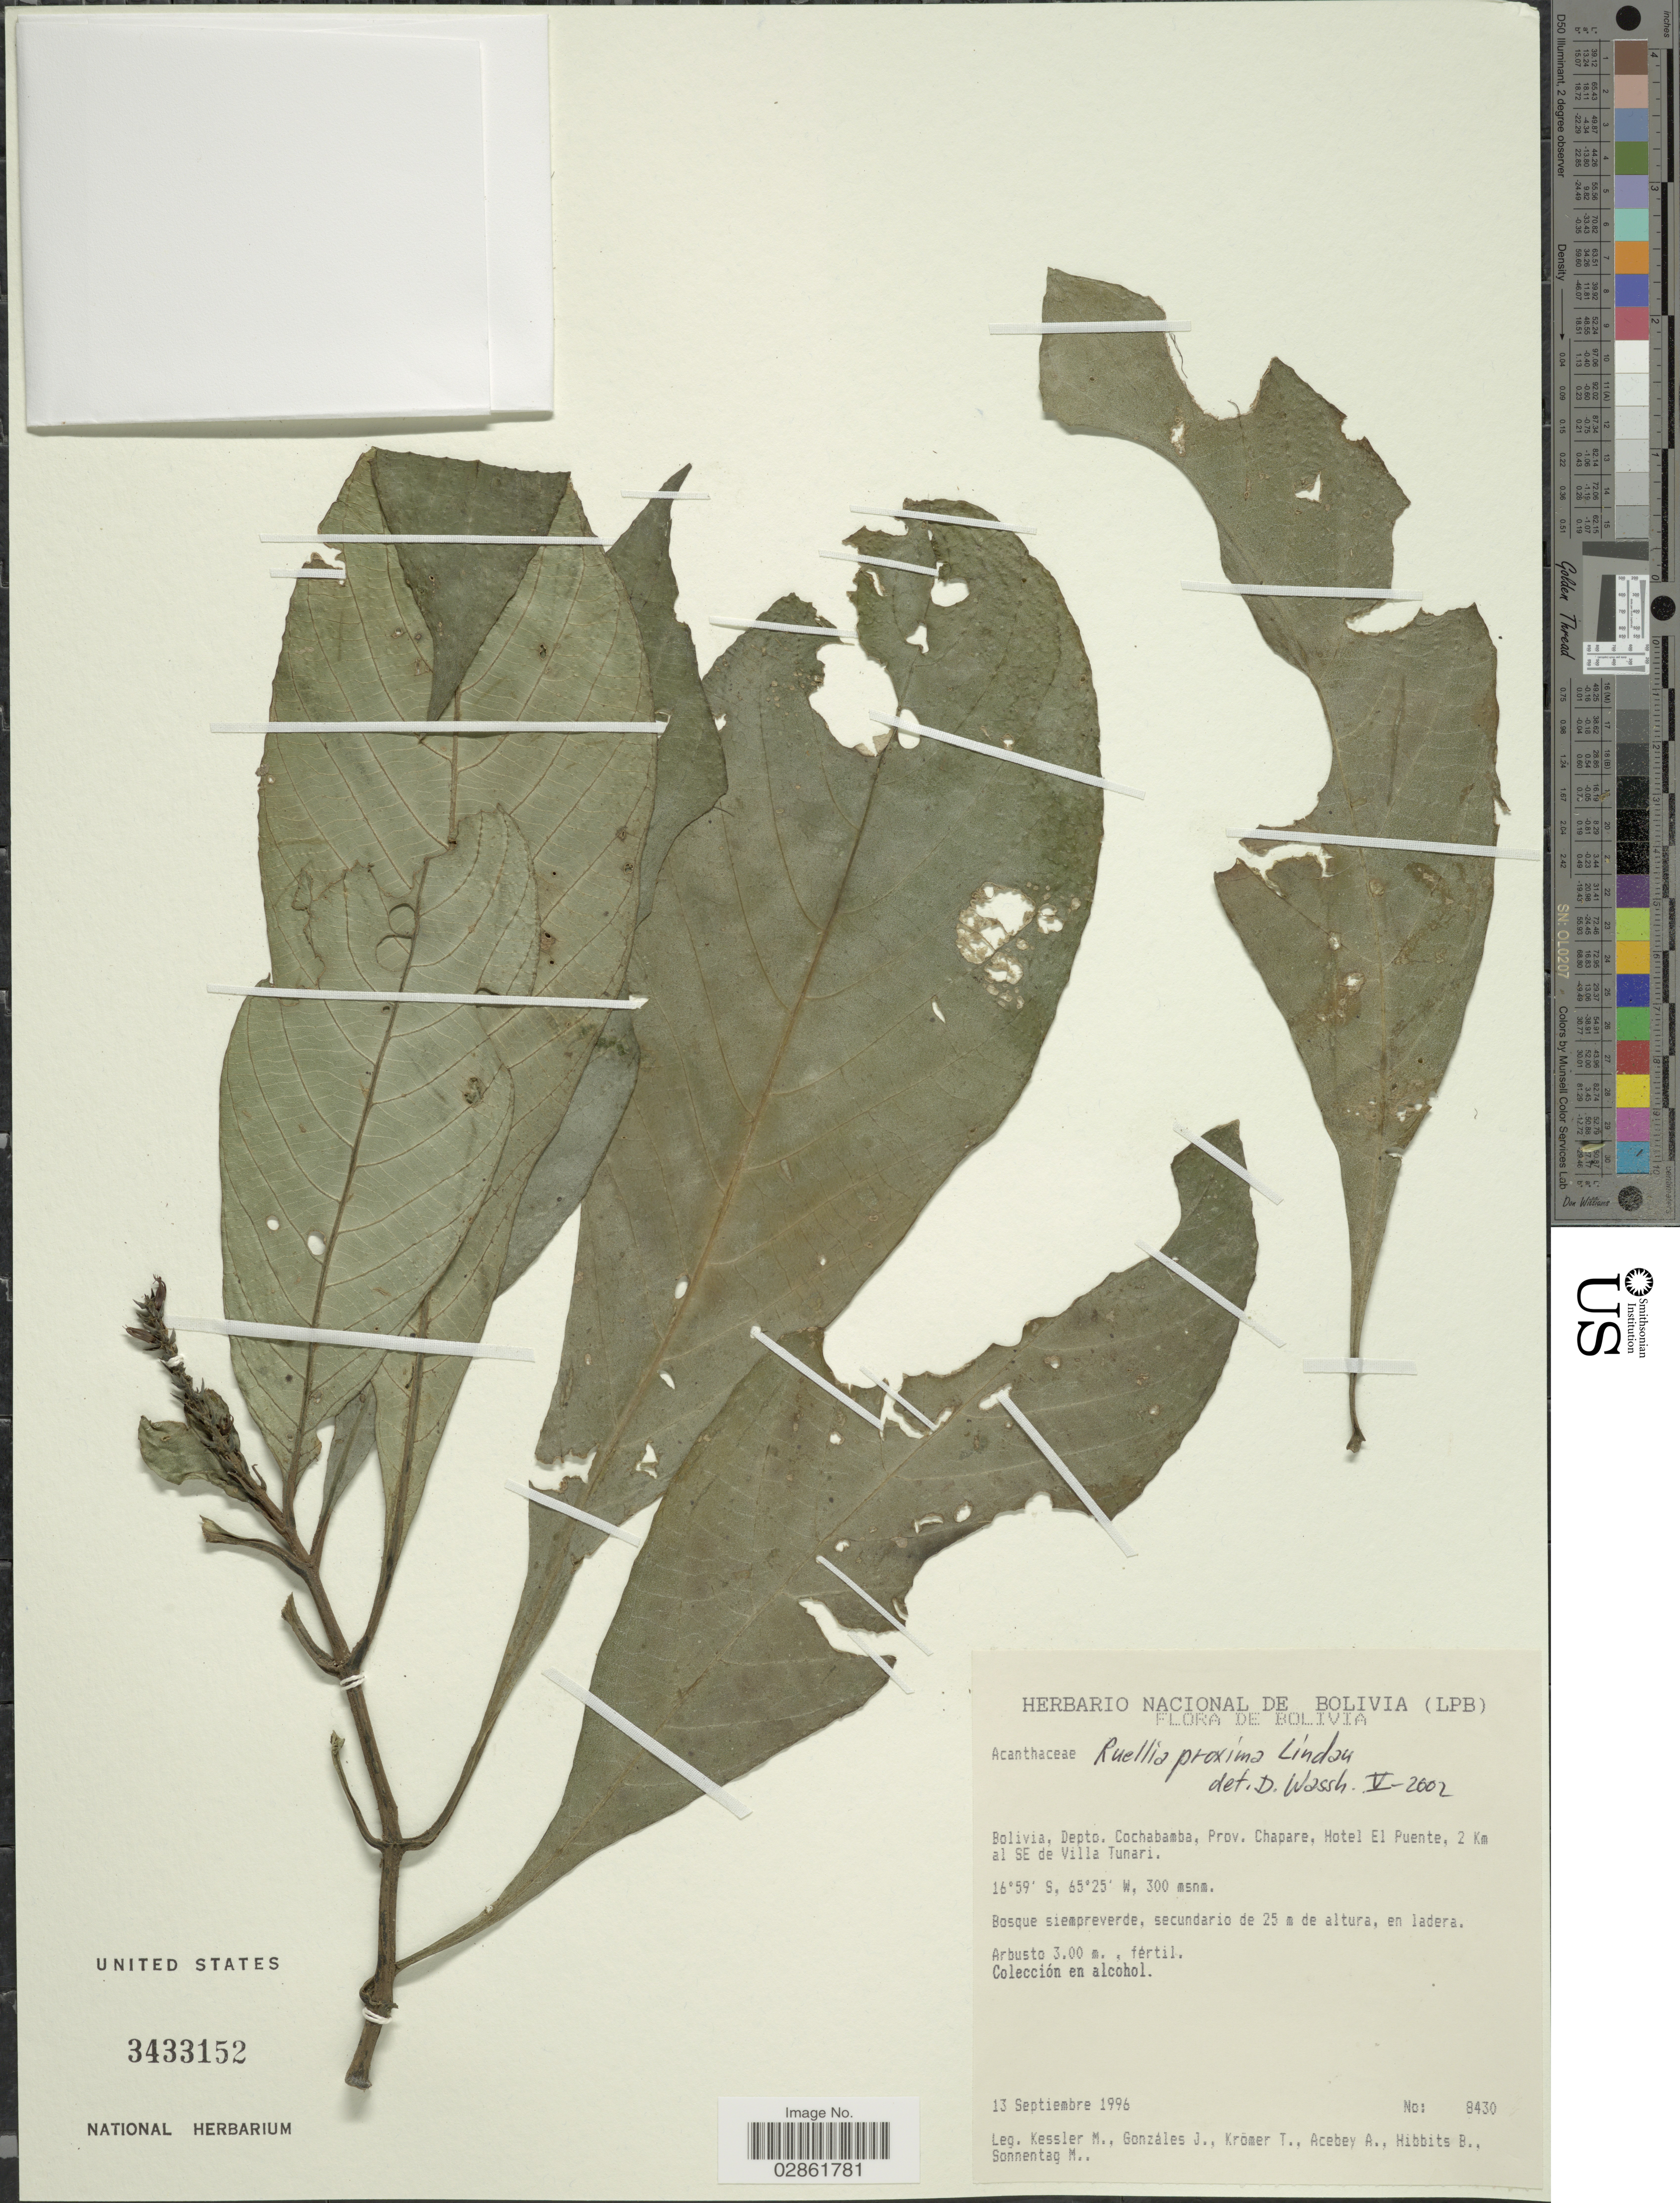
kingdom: Plantae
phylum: Tracheophyta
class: Magnoliopsida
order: Lamiales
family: Acanthaceae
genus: Ruellia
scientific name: Ruellia proxima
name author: Lindau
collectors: M. Kessler, J. Gonzales, T. Krömer, A. Acebey & et al.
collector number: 8430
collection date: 1996-09-13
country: Bolivia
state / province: Cochabamba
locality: Depto. Cochabamba, Prov. Chapare, Hotel El Puente, 2 Km al SE de Villa Tunari.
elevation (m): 300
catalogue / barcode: US 3433152